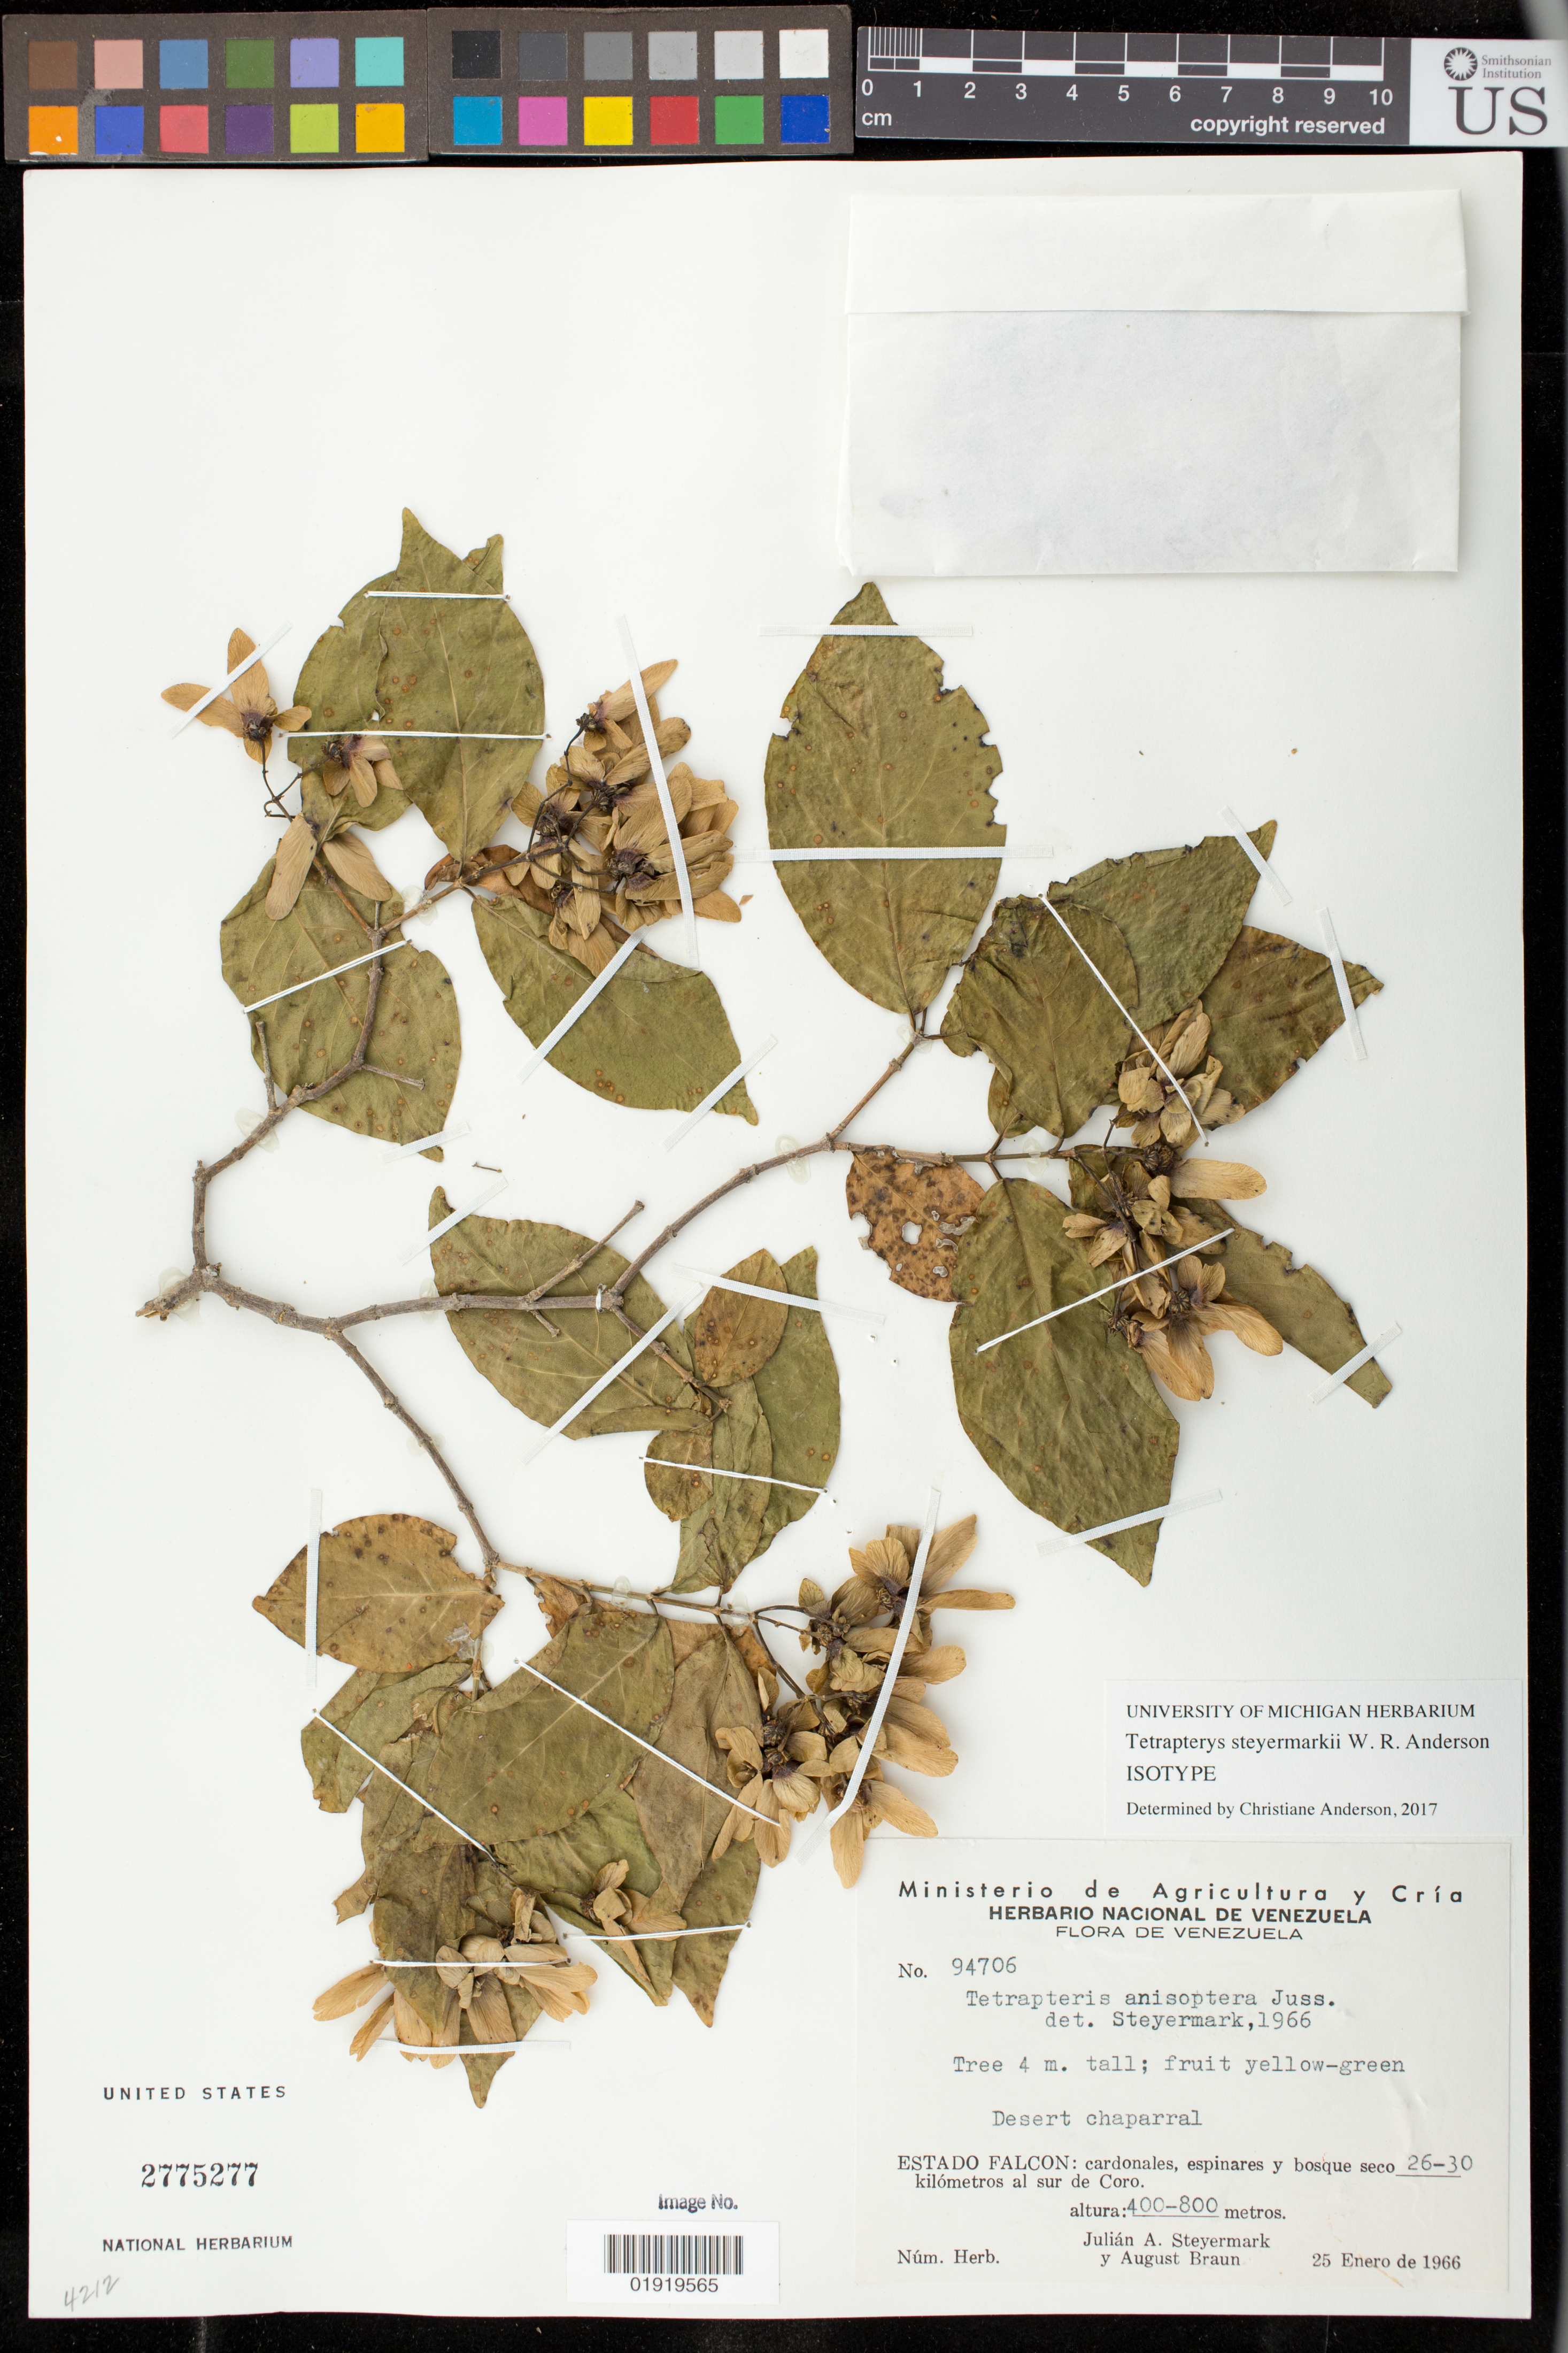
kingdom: Plantae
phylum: Tracheophyta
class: Magnoliopsida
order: Malpighiales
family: Malpighiaceae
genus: Tetrapterys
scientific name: Tetrapterys steyermarkii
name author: W.R. Anderson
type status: Isotype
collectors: J. Steyermark & A. Braun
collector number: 94706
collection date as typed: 25 Enero de 1966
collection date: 1966-01-25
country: Venezuela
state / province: Falcón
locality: Estado Falcon: 26-30 km al sur de Coro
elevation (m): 400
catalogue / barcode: US 2775277